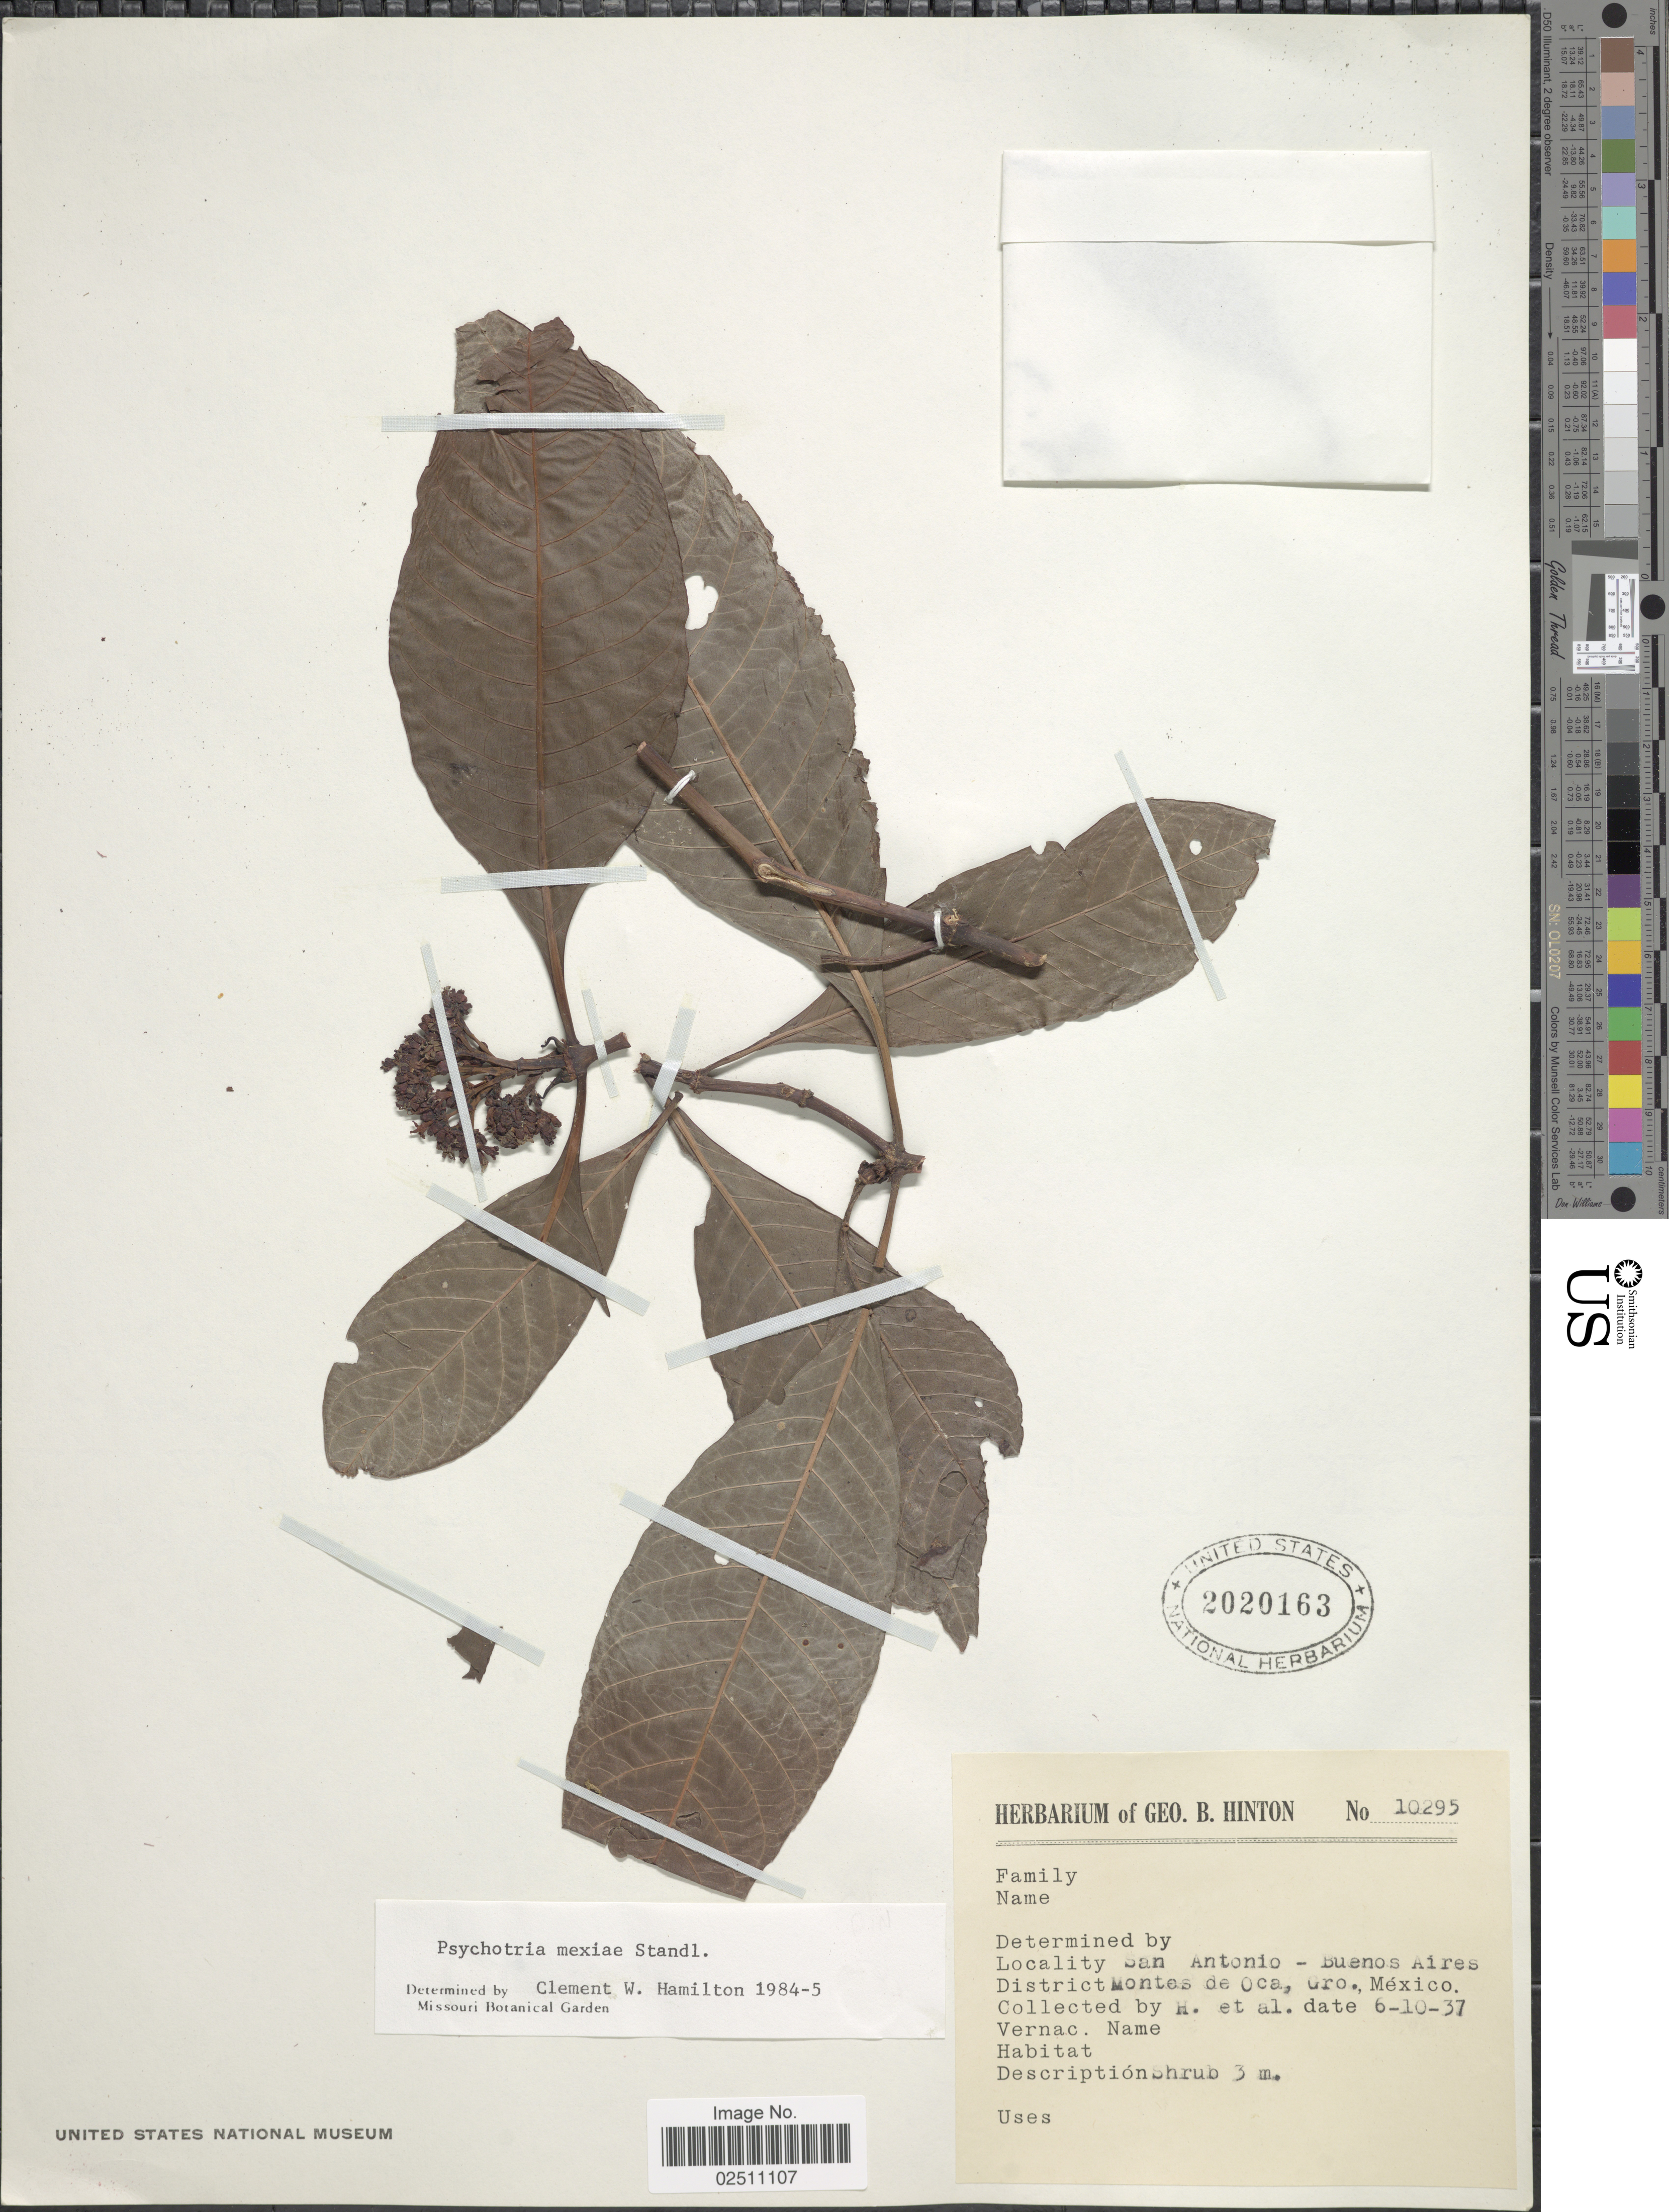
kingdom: Plantae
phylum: Tracheophyta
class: Magnoliopsida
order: Gentianales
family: Rubiaceae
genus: Psychotria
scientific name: Psychotria mexiae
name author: Standl.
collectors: G. B. Hinton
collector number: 10295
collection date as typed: Transcribed d/m/y: 10/6/37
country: Mexico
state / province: Guerrero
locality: San Antonio-Buenos Aires, District Montes de Oca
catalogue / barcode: US 2020163